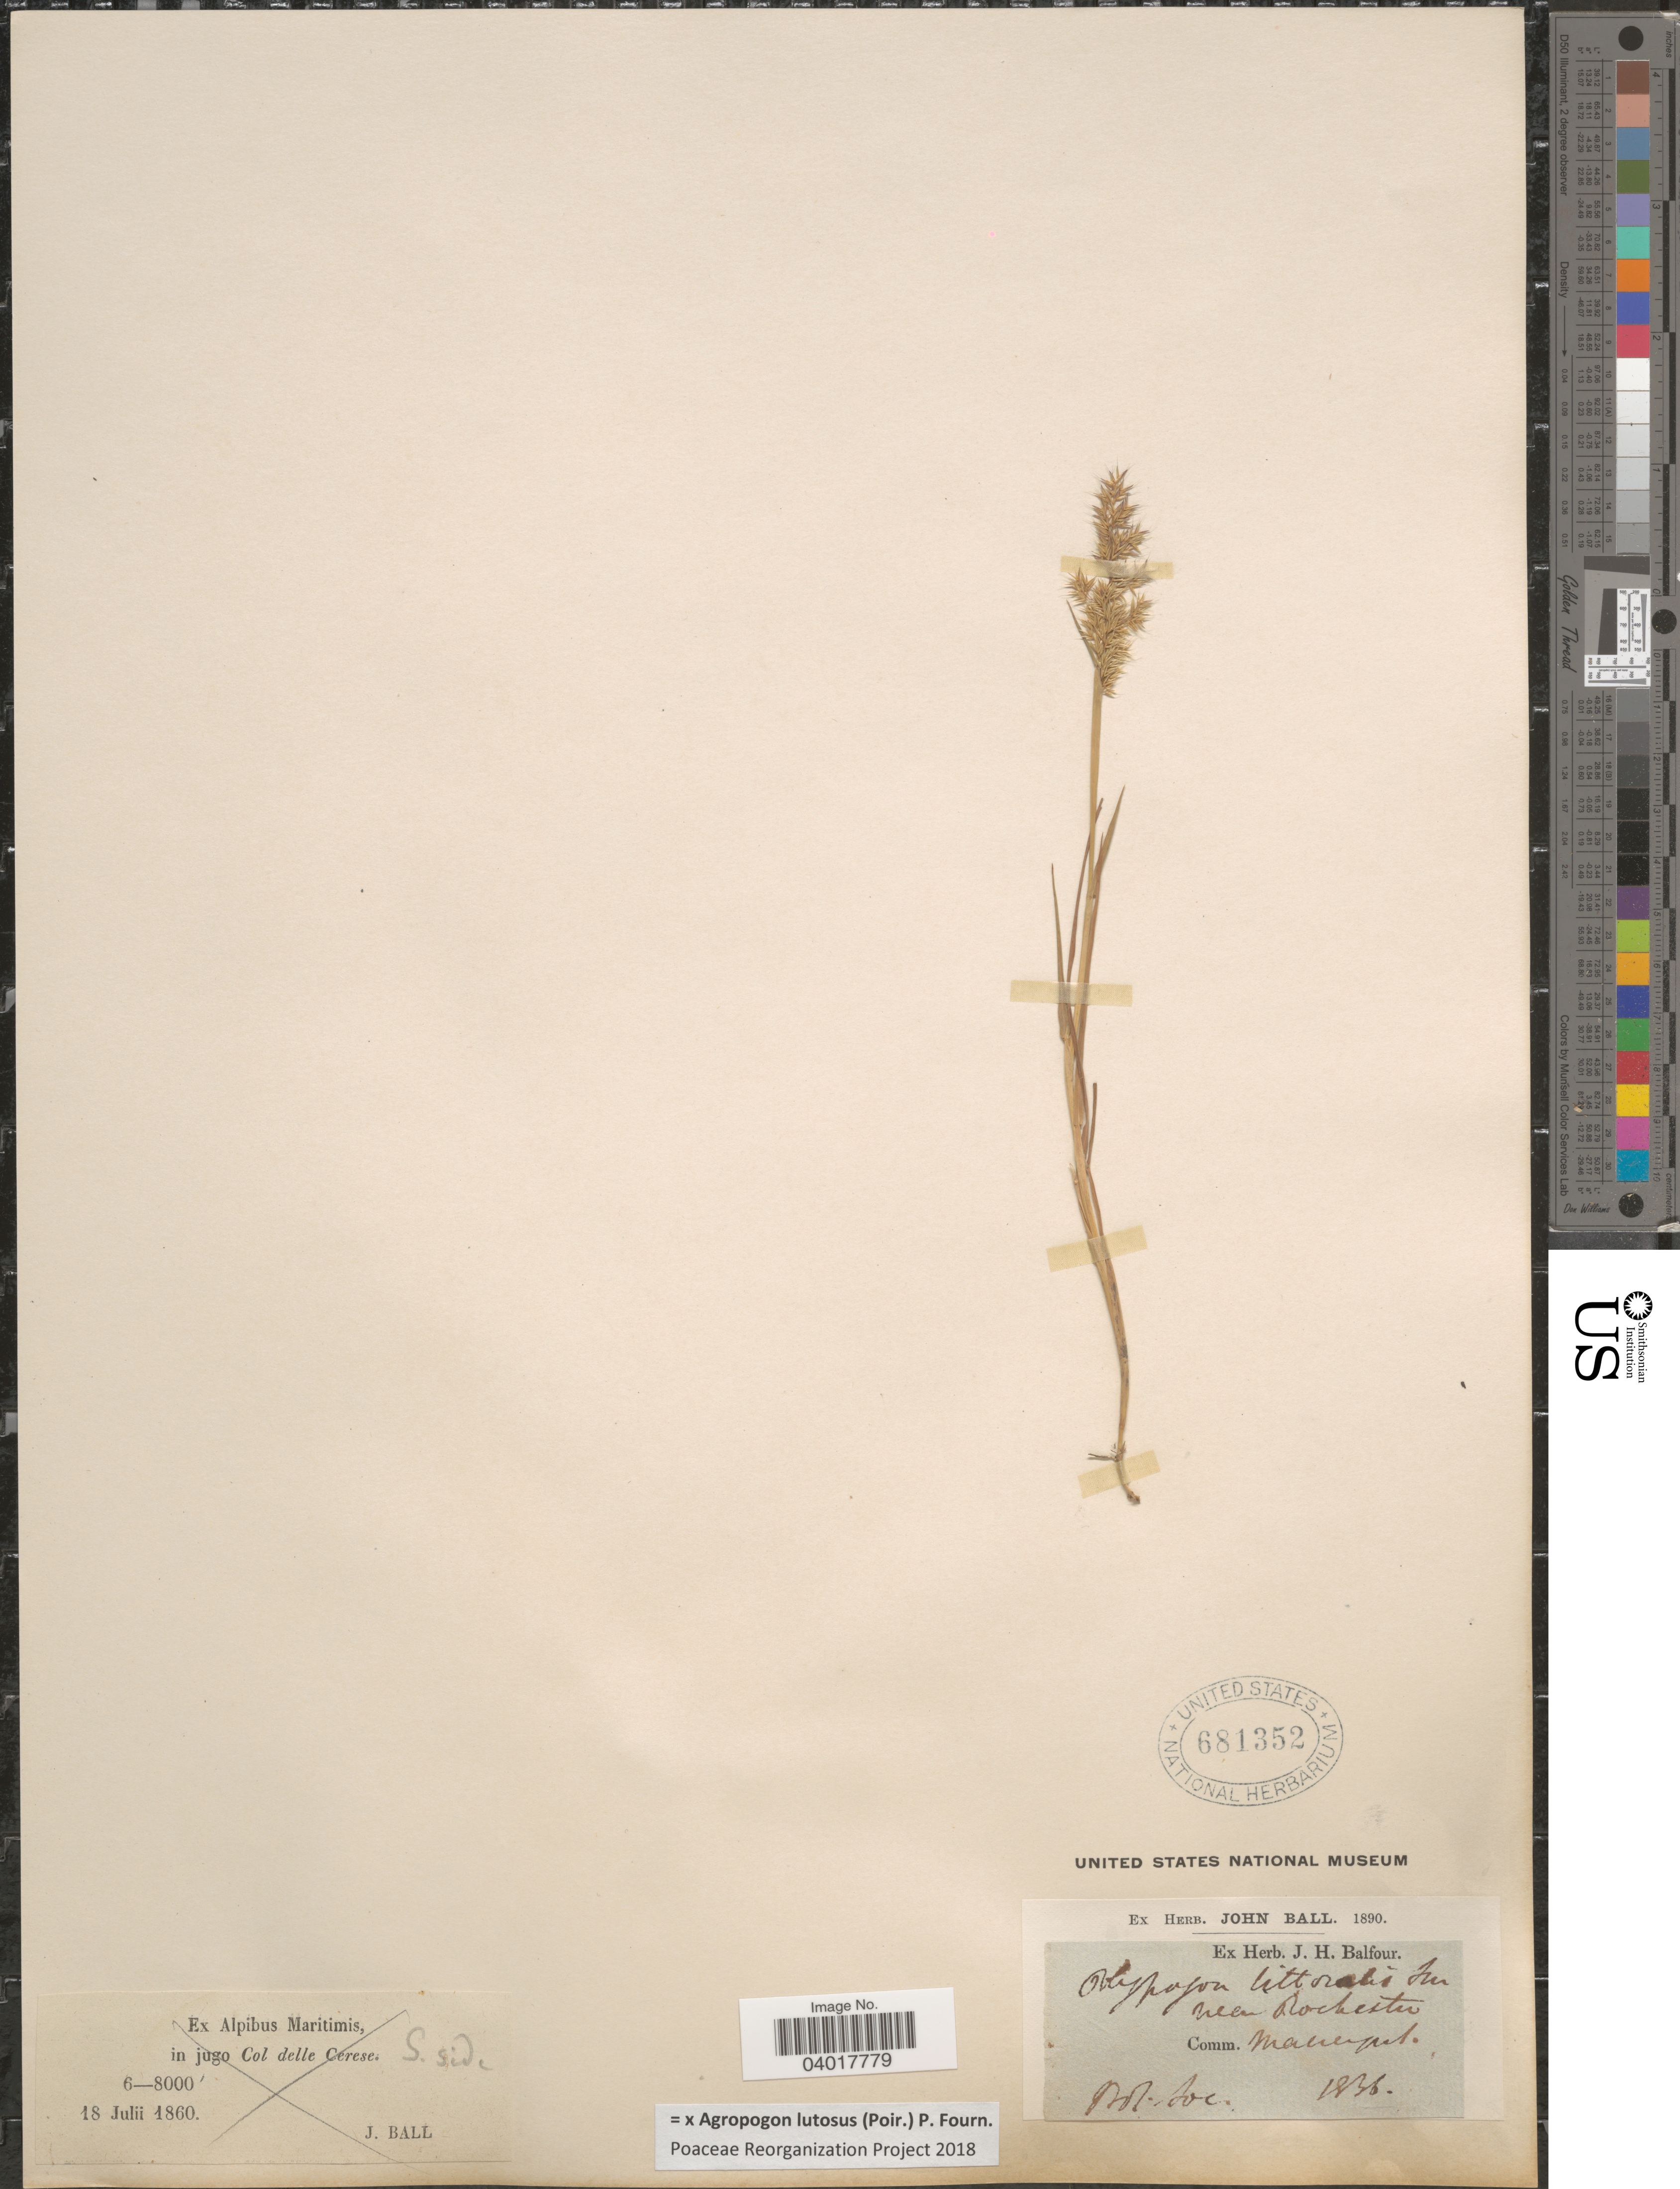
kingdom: Plantae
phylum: Tracheophyta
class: Liliopsida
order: Poales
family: Poaceae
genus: Agropogon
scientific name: x Agropogon lutosus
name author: (Poir.) P. Fourn.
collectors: ex herb. J. H. Balfour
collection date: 1836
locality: Near Rochester.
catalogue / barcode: US 681352